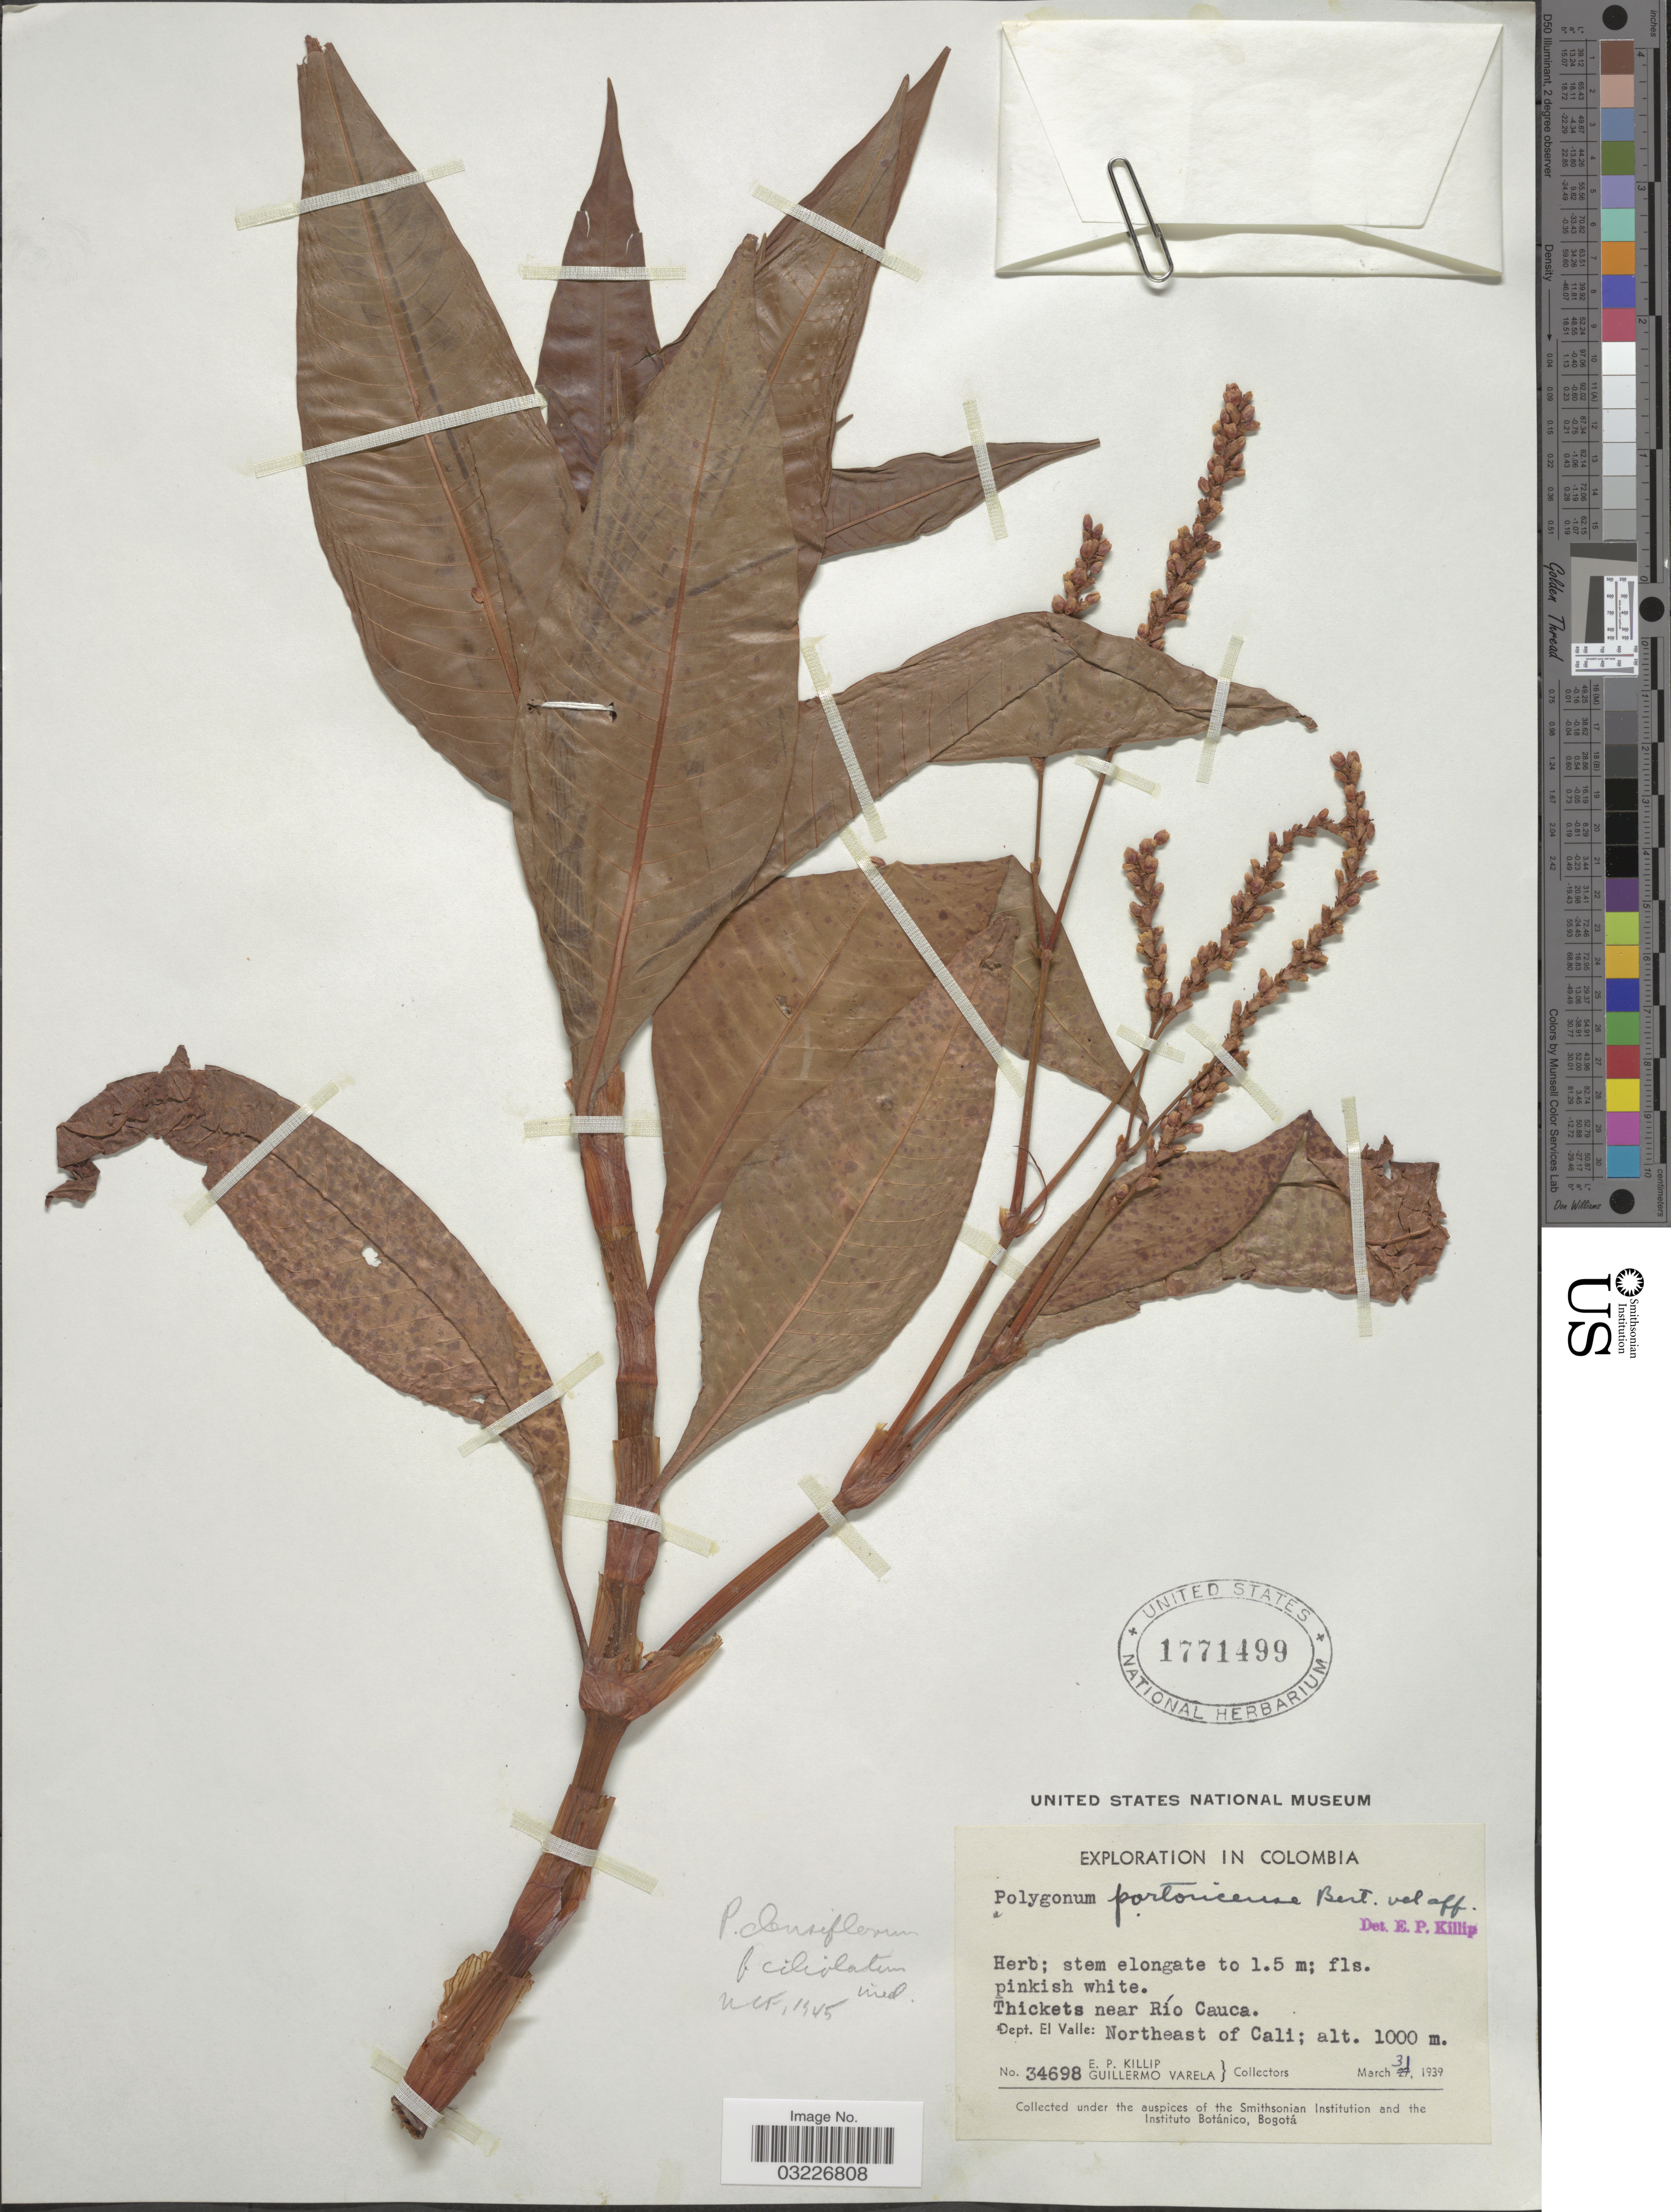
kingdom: Plantae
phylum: Tracheophyta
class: Magnoliopsida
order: Caryophyllales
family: Polygonaceae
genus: Polygonum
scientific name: Polygonum densiflorum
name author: Meisn.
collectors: E. P. Killip & G. Varela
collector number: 34698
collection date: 1939-03-31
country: Colombia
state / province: Valle del Cauca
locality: Thickets near Río Cauca. Dept. El Valle: Northeast of Cali.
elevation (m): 1000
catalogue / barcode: US 1771499